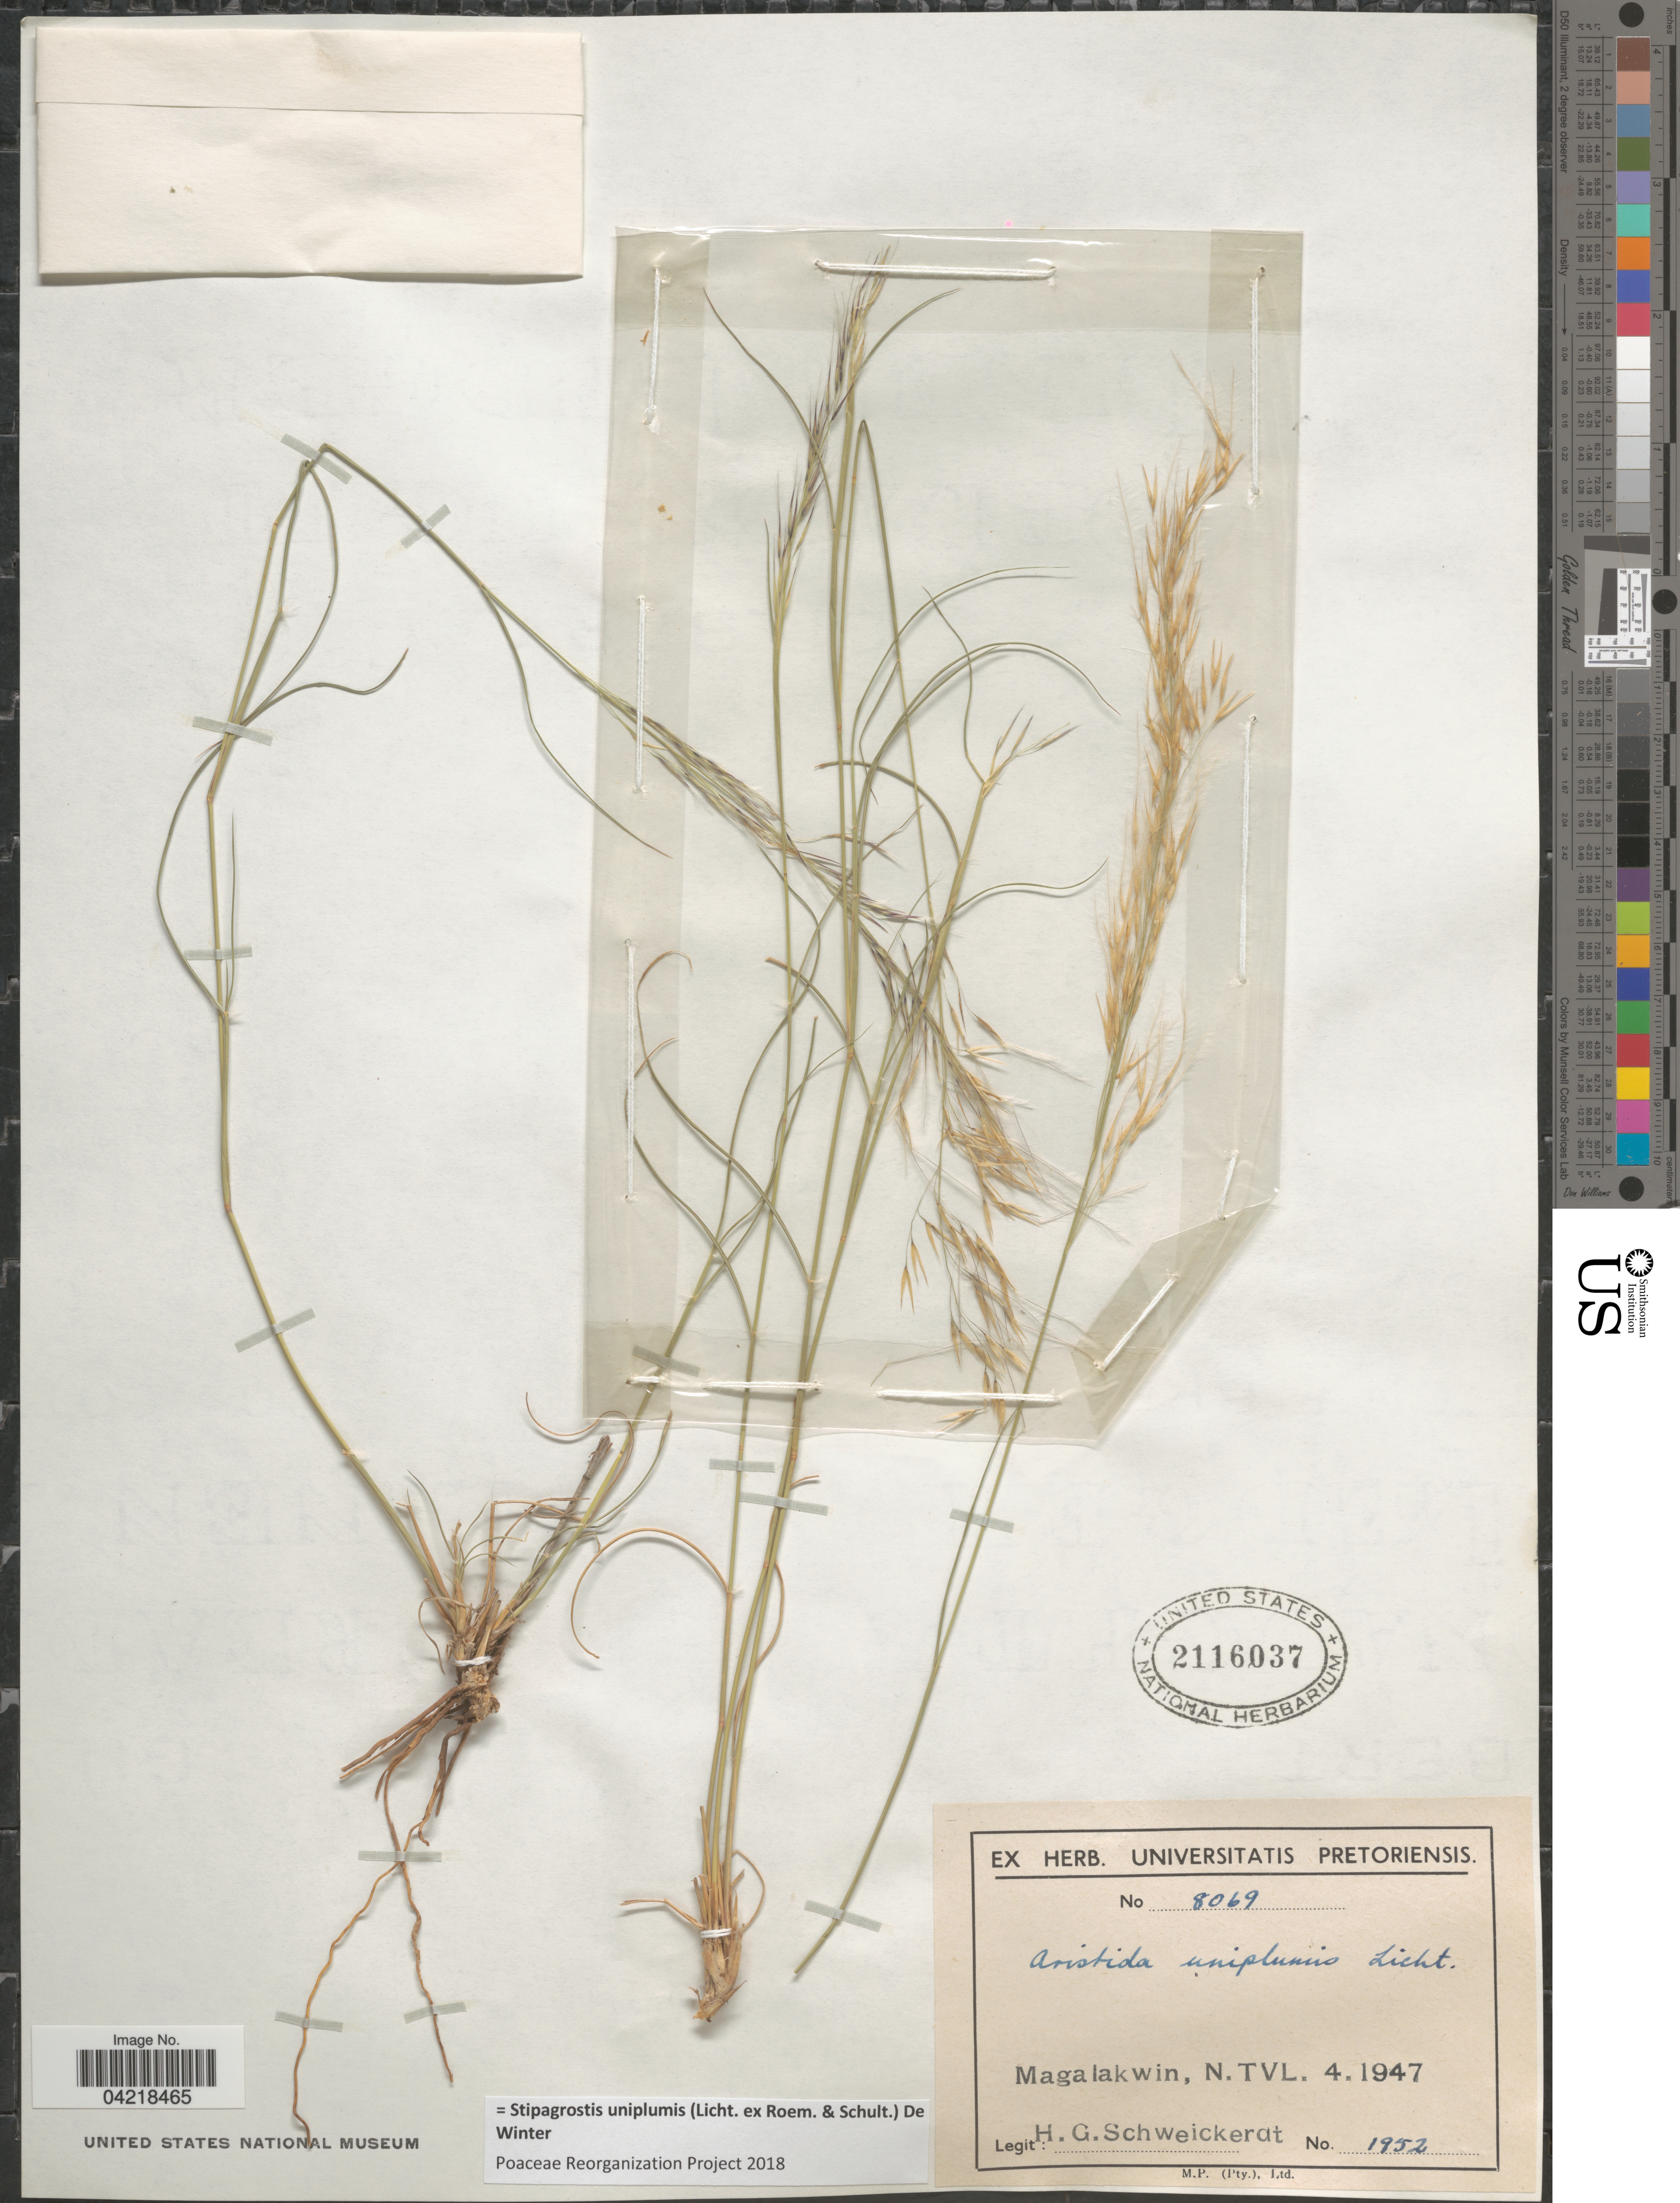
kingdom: Plantae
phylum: Tracheophyta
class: Liliopsida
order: Poales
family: Poaceae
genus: Stipagrostis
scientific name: Stipagrostis uniplumis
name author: (Licht.) De Winter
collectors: H. Schweickerdt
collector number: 1952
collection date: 1947-04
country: South Africa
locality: Magalakwin, N. TVL.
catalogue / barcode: US 2116037